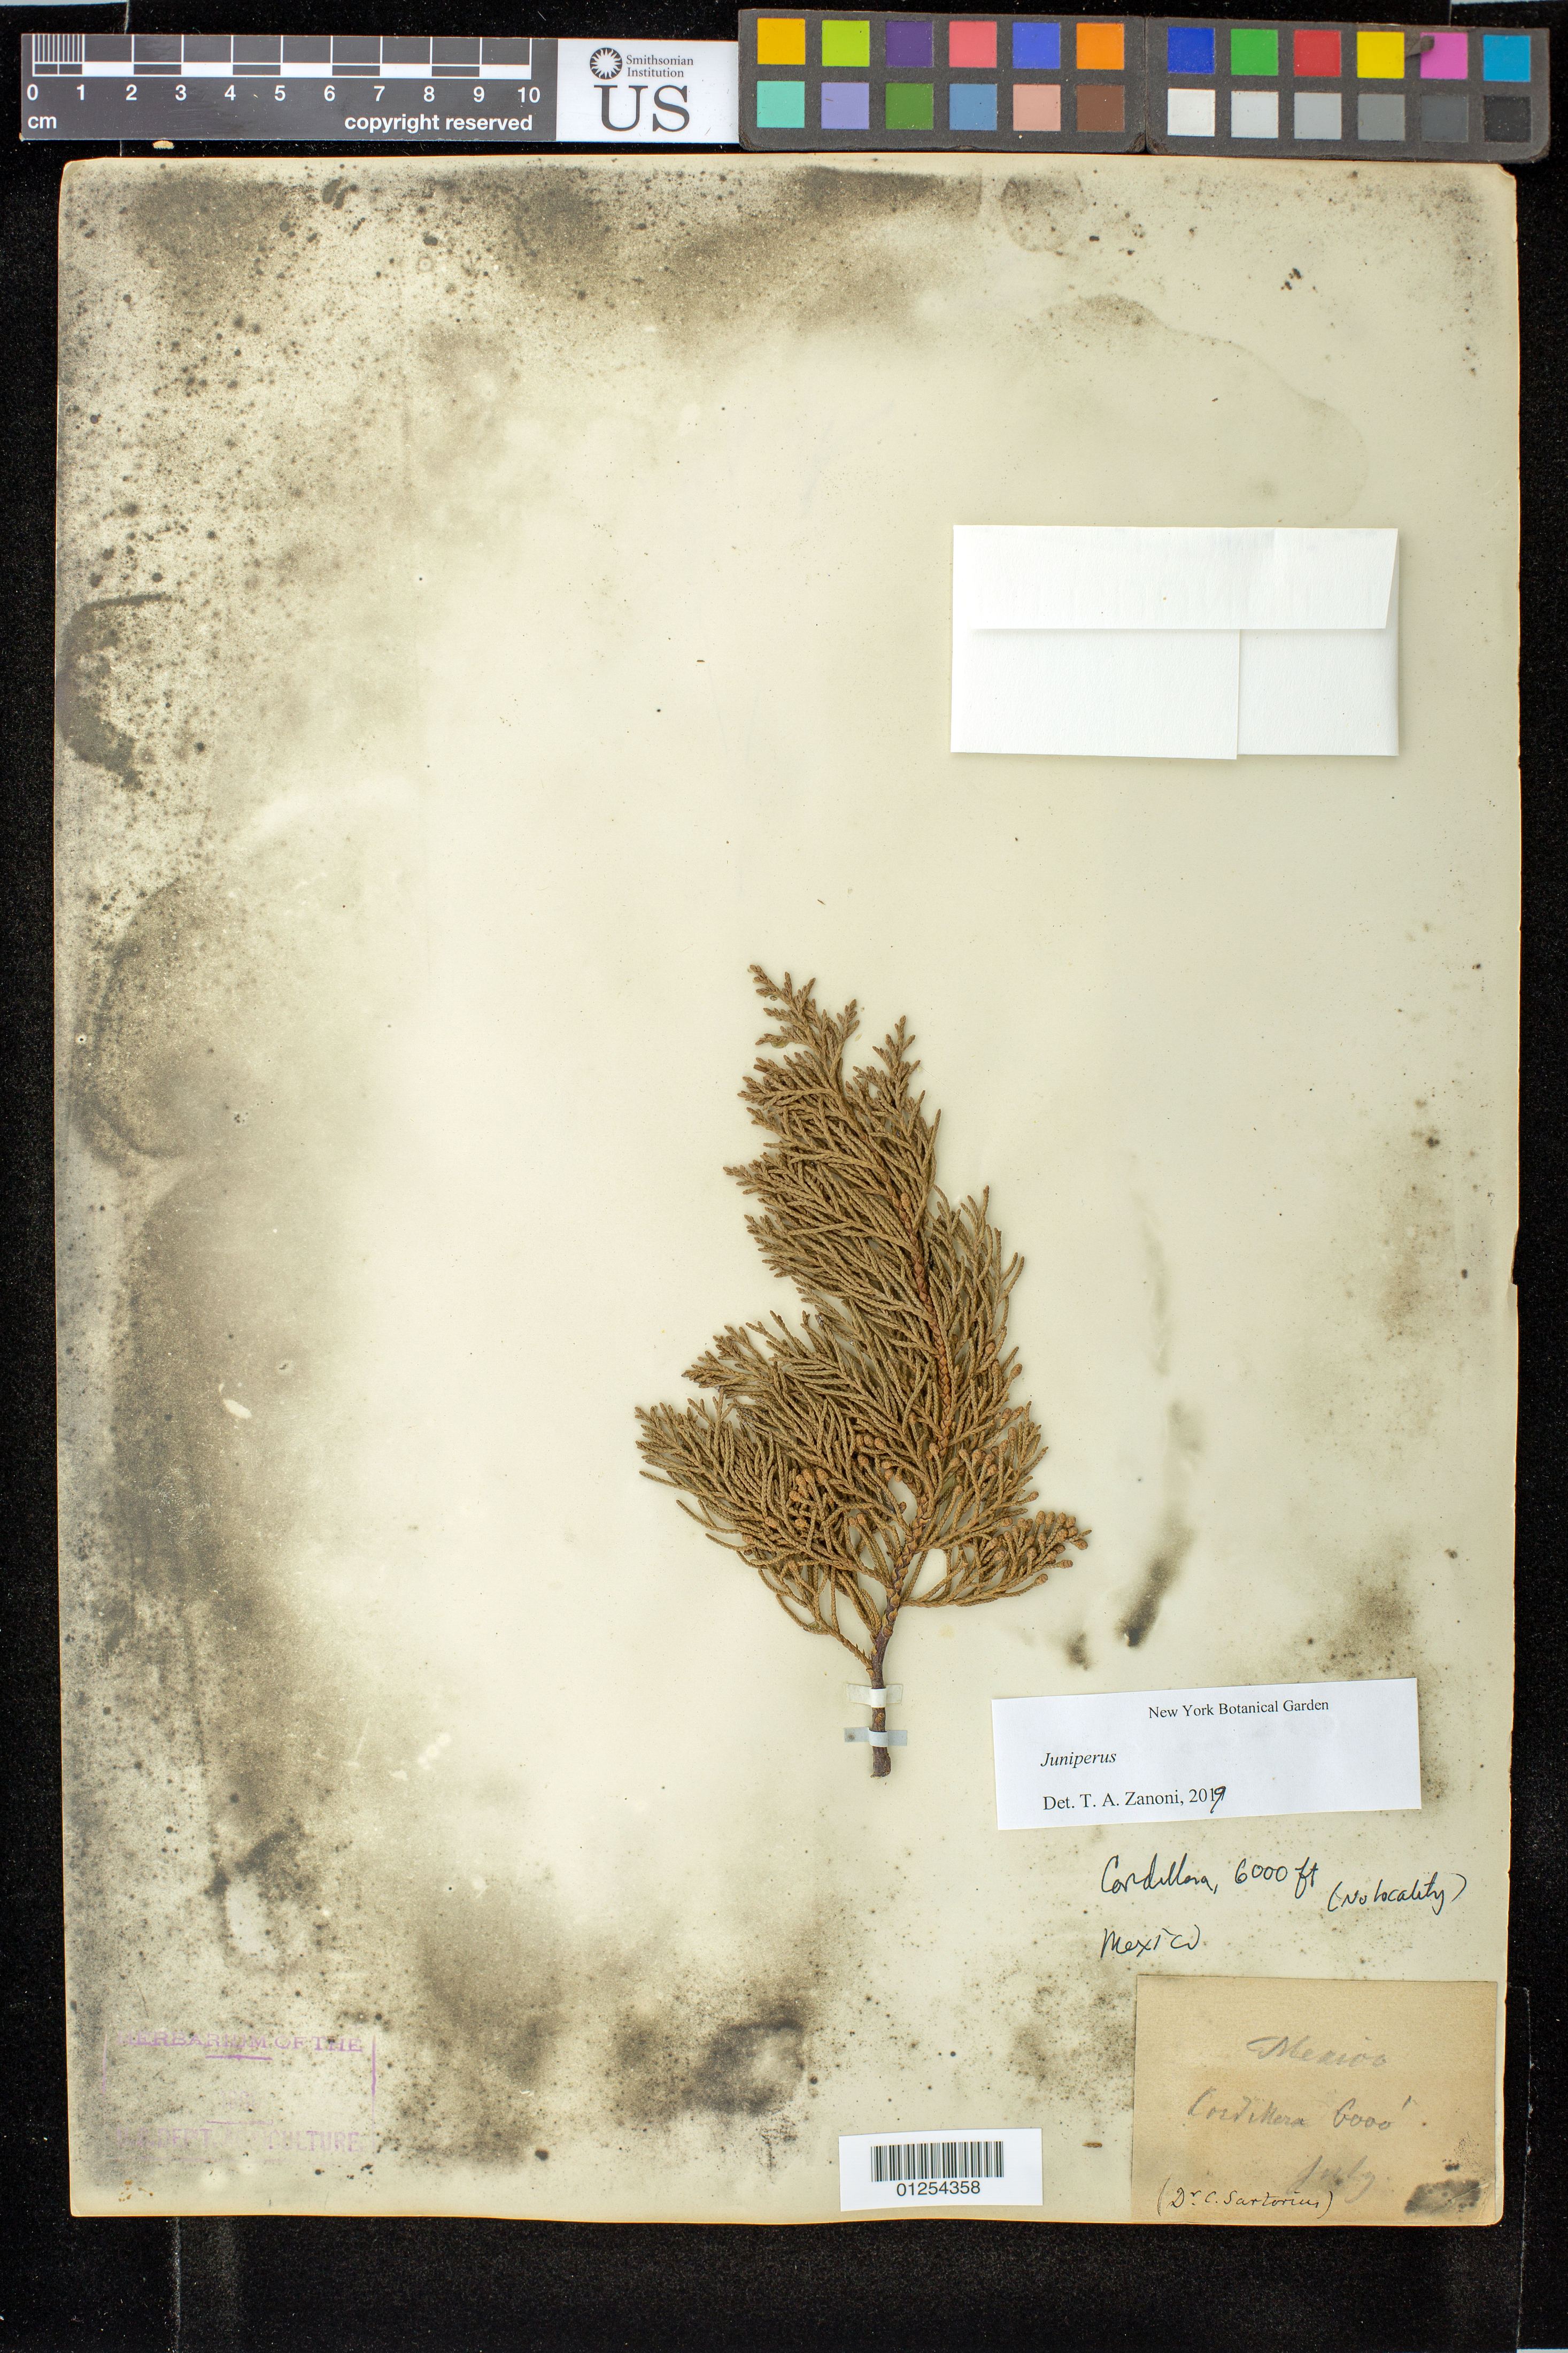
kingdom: Plantae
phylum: Tracheophyta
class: Pinopsida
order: Pinales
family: Cupressaceae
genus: Juniperus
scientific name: Juniperus sp.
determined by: Zanoni, T. A., (NY), New York Botanical Garden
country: Mexico